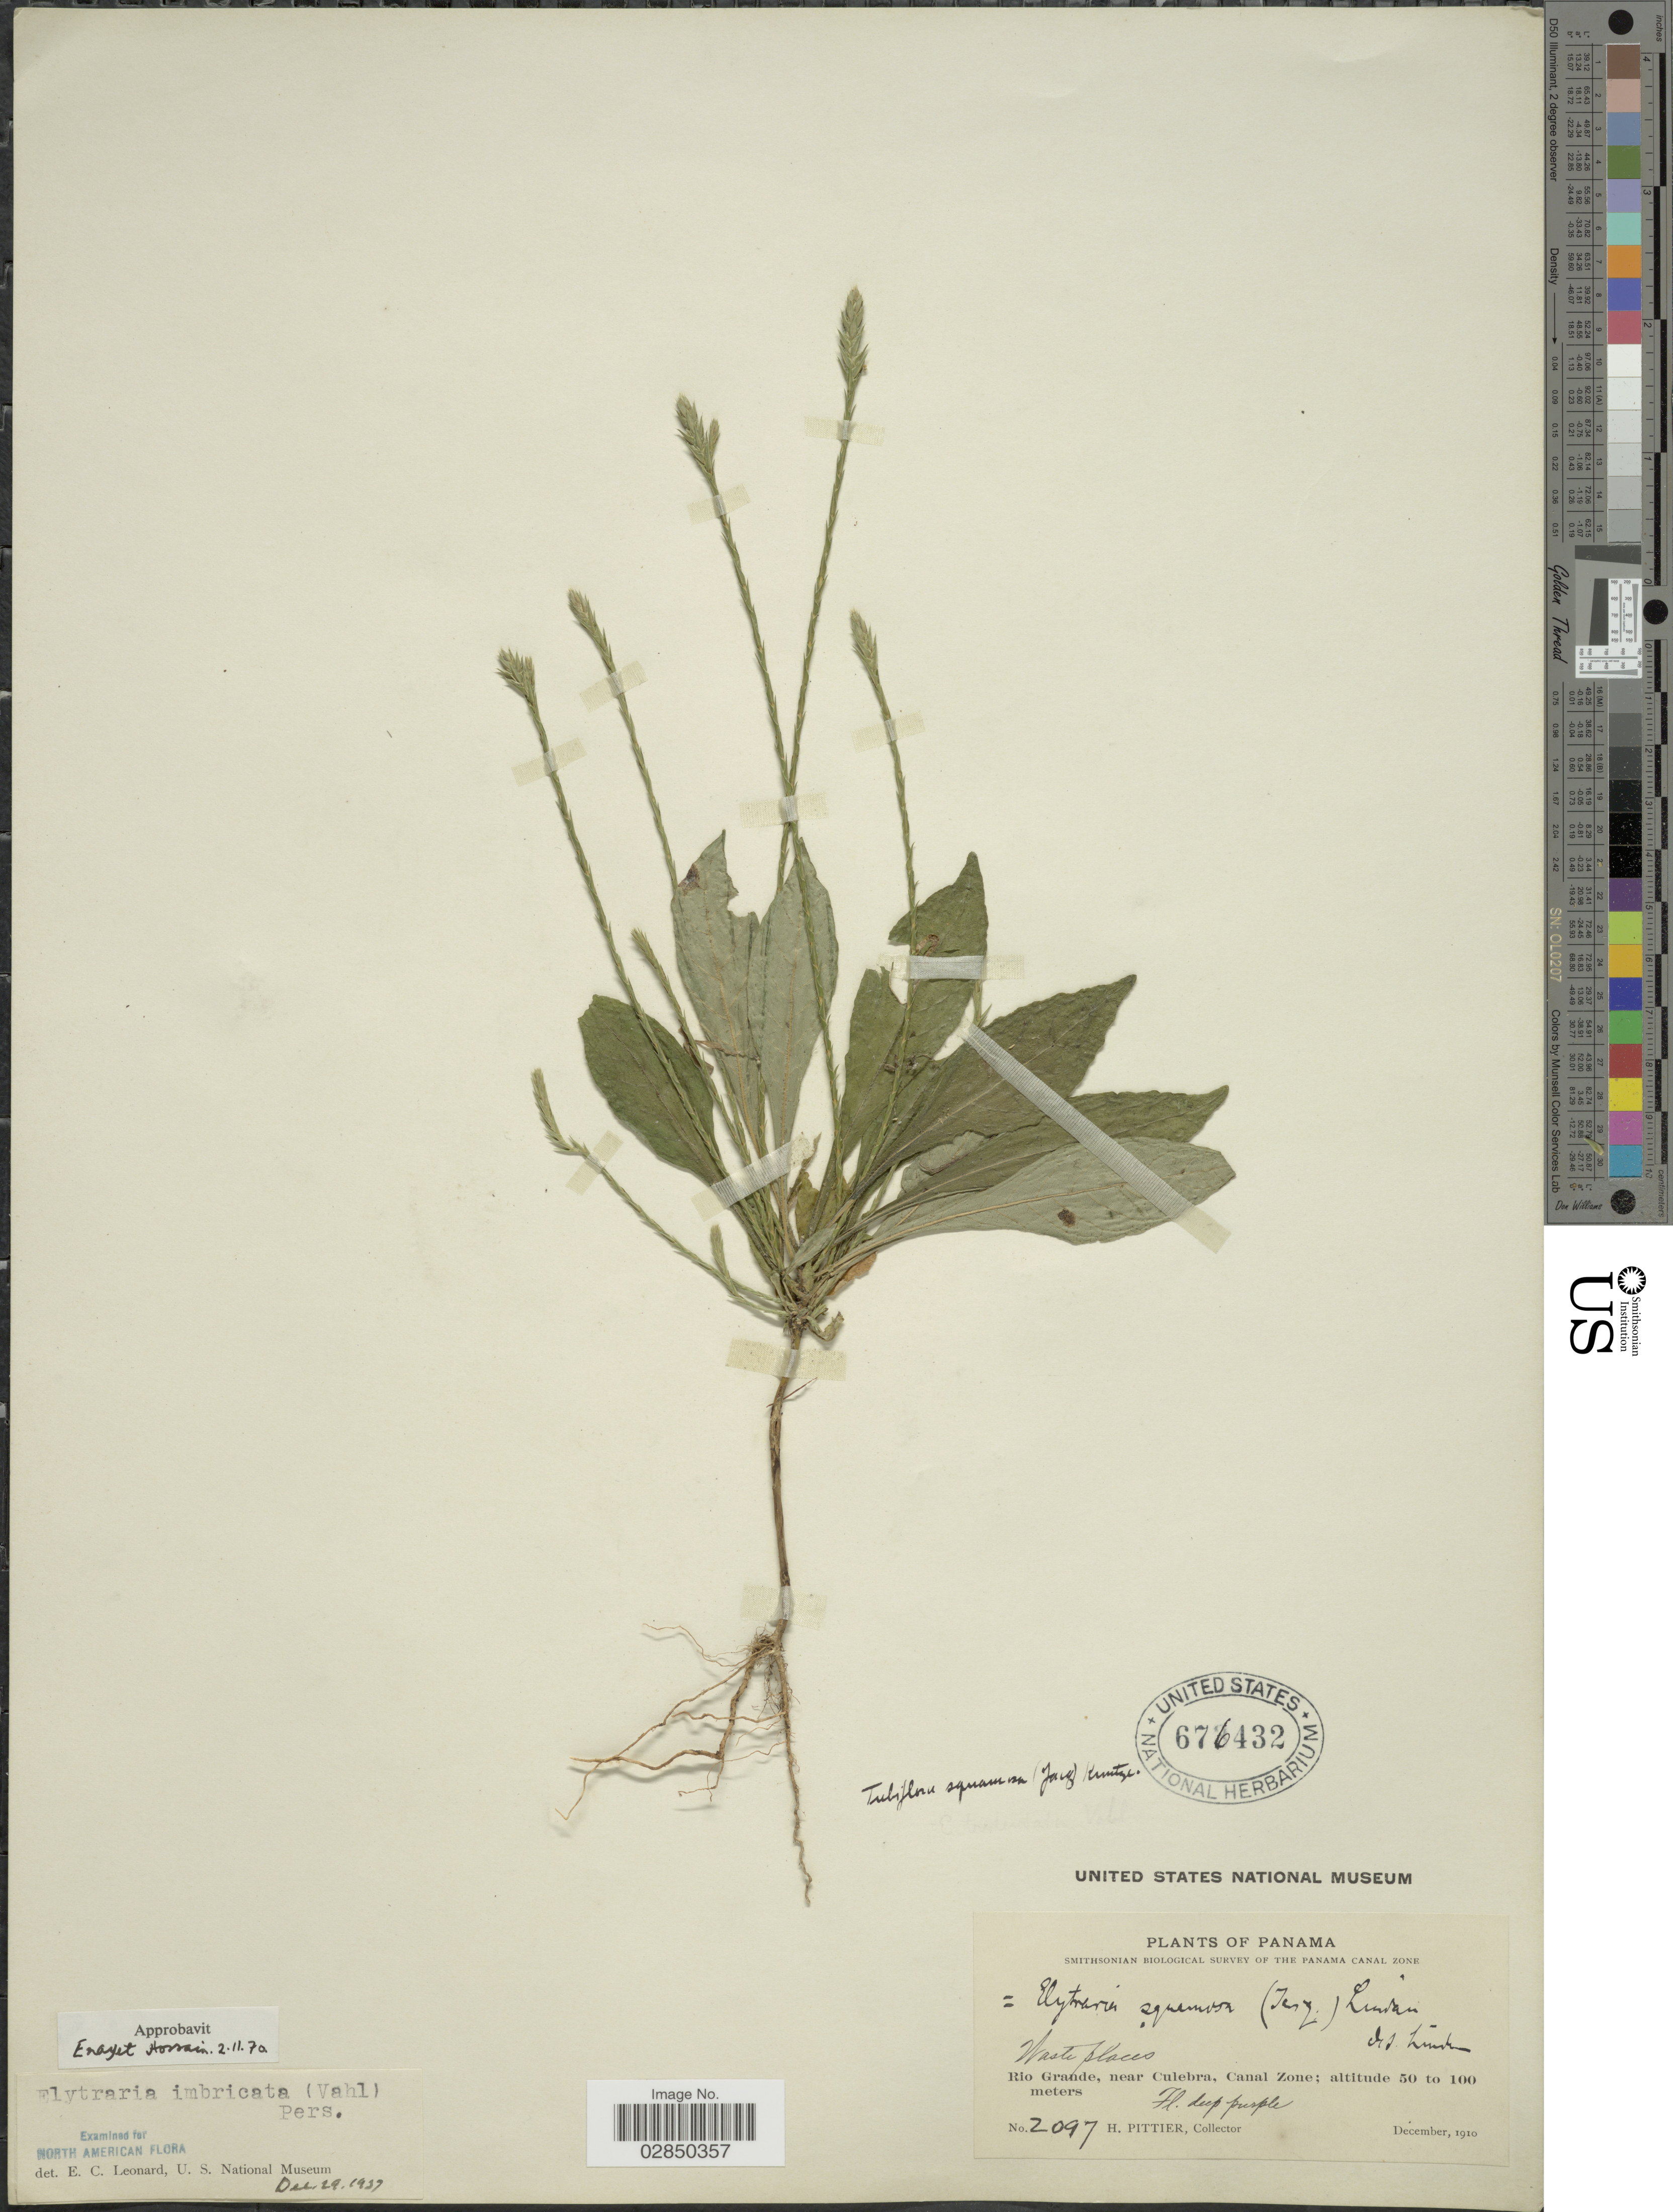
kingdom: Plantae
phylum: Tracheophyta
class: Magnoliopsida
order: Lamiales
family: Acanthaceae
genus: Elytraria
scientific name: Elytraria imbricata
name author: (Vahl) Pers.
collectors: H. F. Pittier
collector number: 2097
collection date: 1910-12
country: Panama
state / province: Colón / Panamá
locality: Rio Grande, near Culebra, Canal Zone.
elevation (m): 50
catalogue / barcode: US 676432